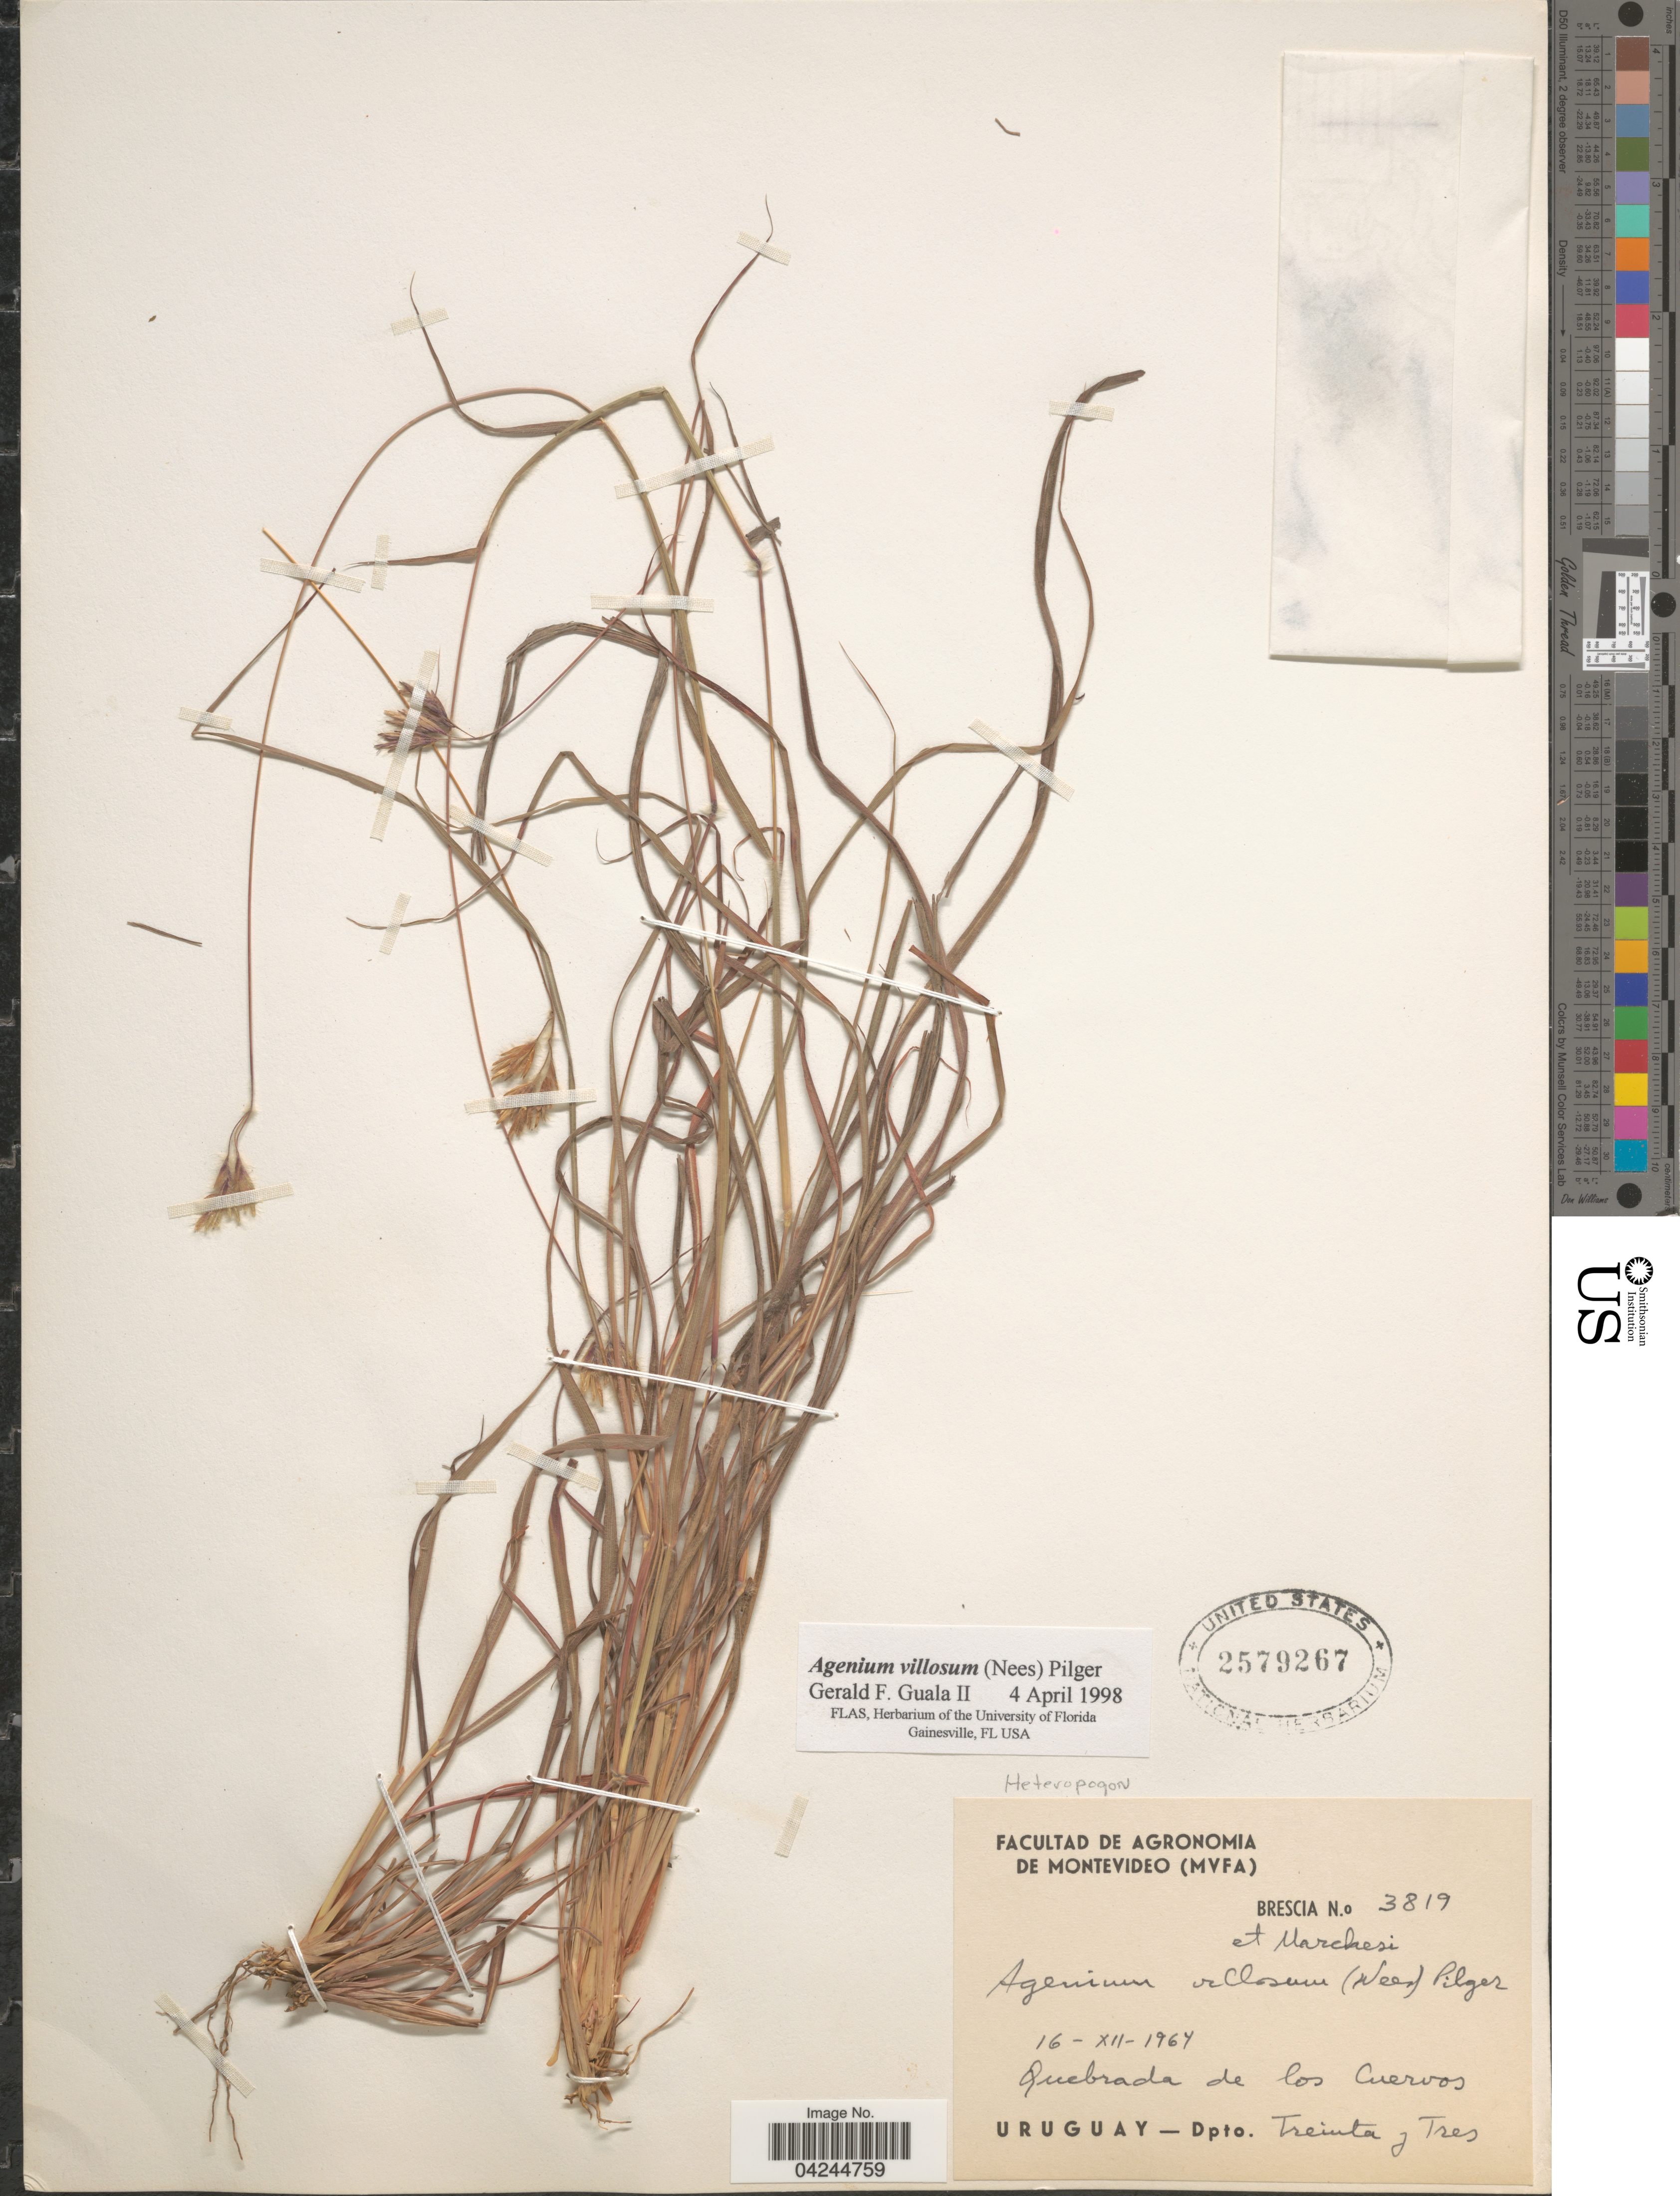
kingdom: Plantae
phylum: Tracheophyta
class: Liliopsida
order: Poales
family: Poaceae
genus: Agenium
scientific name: Agenium villosum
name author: (Nees) Pilg.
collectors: -. Brescia & Marchesi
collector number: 3819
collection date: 1967-12-16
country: Uruguay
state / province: Treinta y Tres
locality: Quebrada de los Cuervos. Dpto. Treinta y Tres.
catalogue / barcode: US 2579267